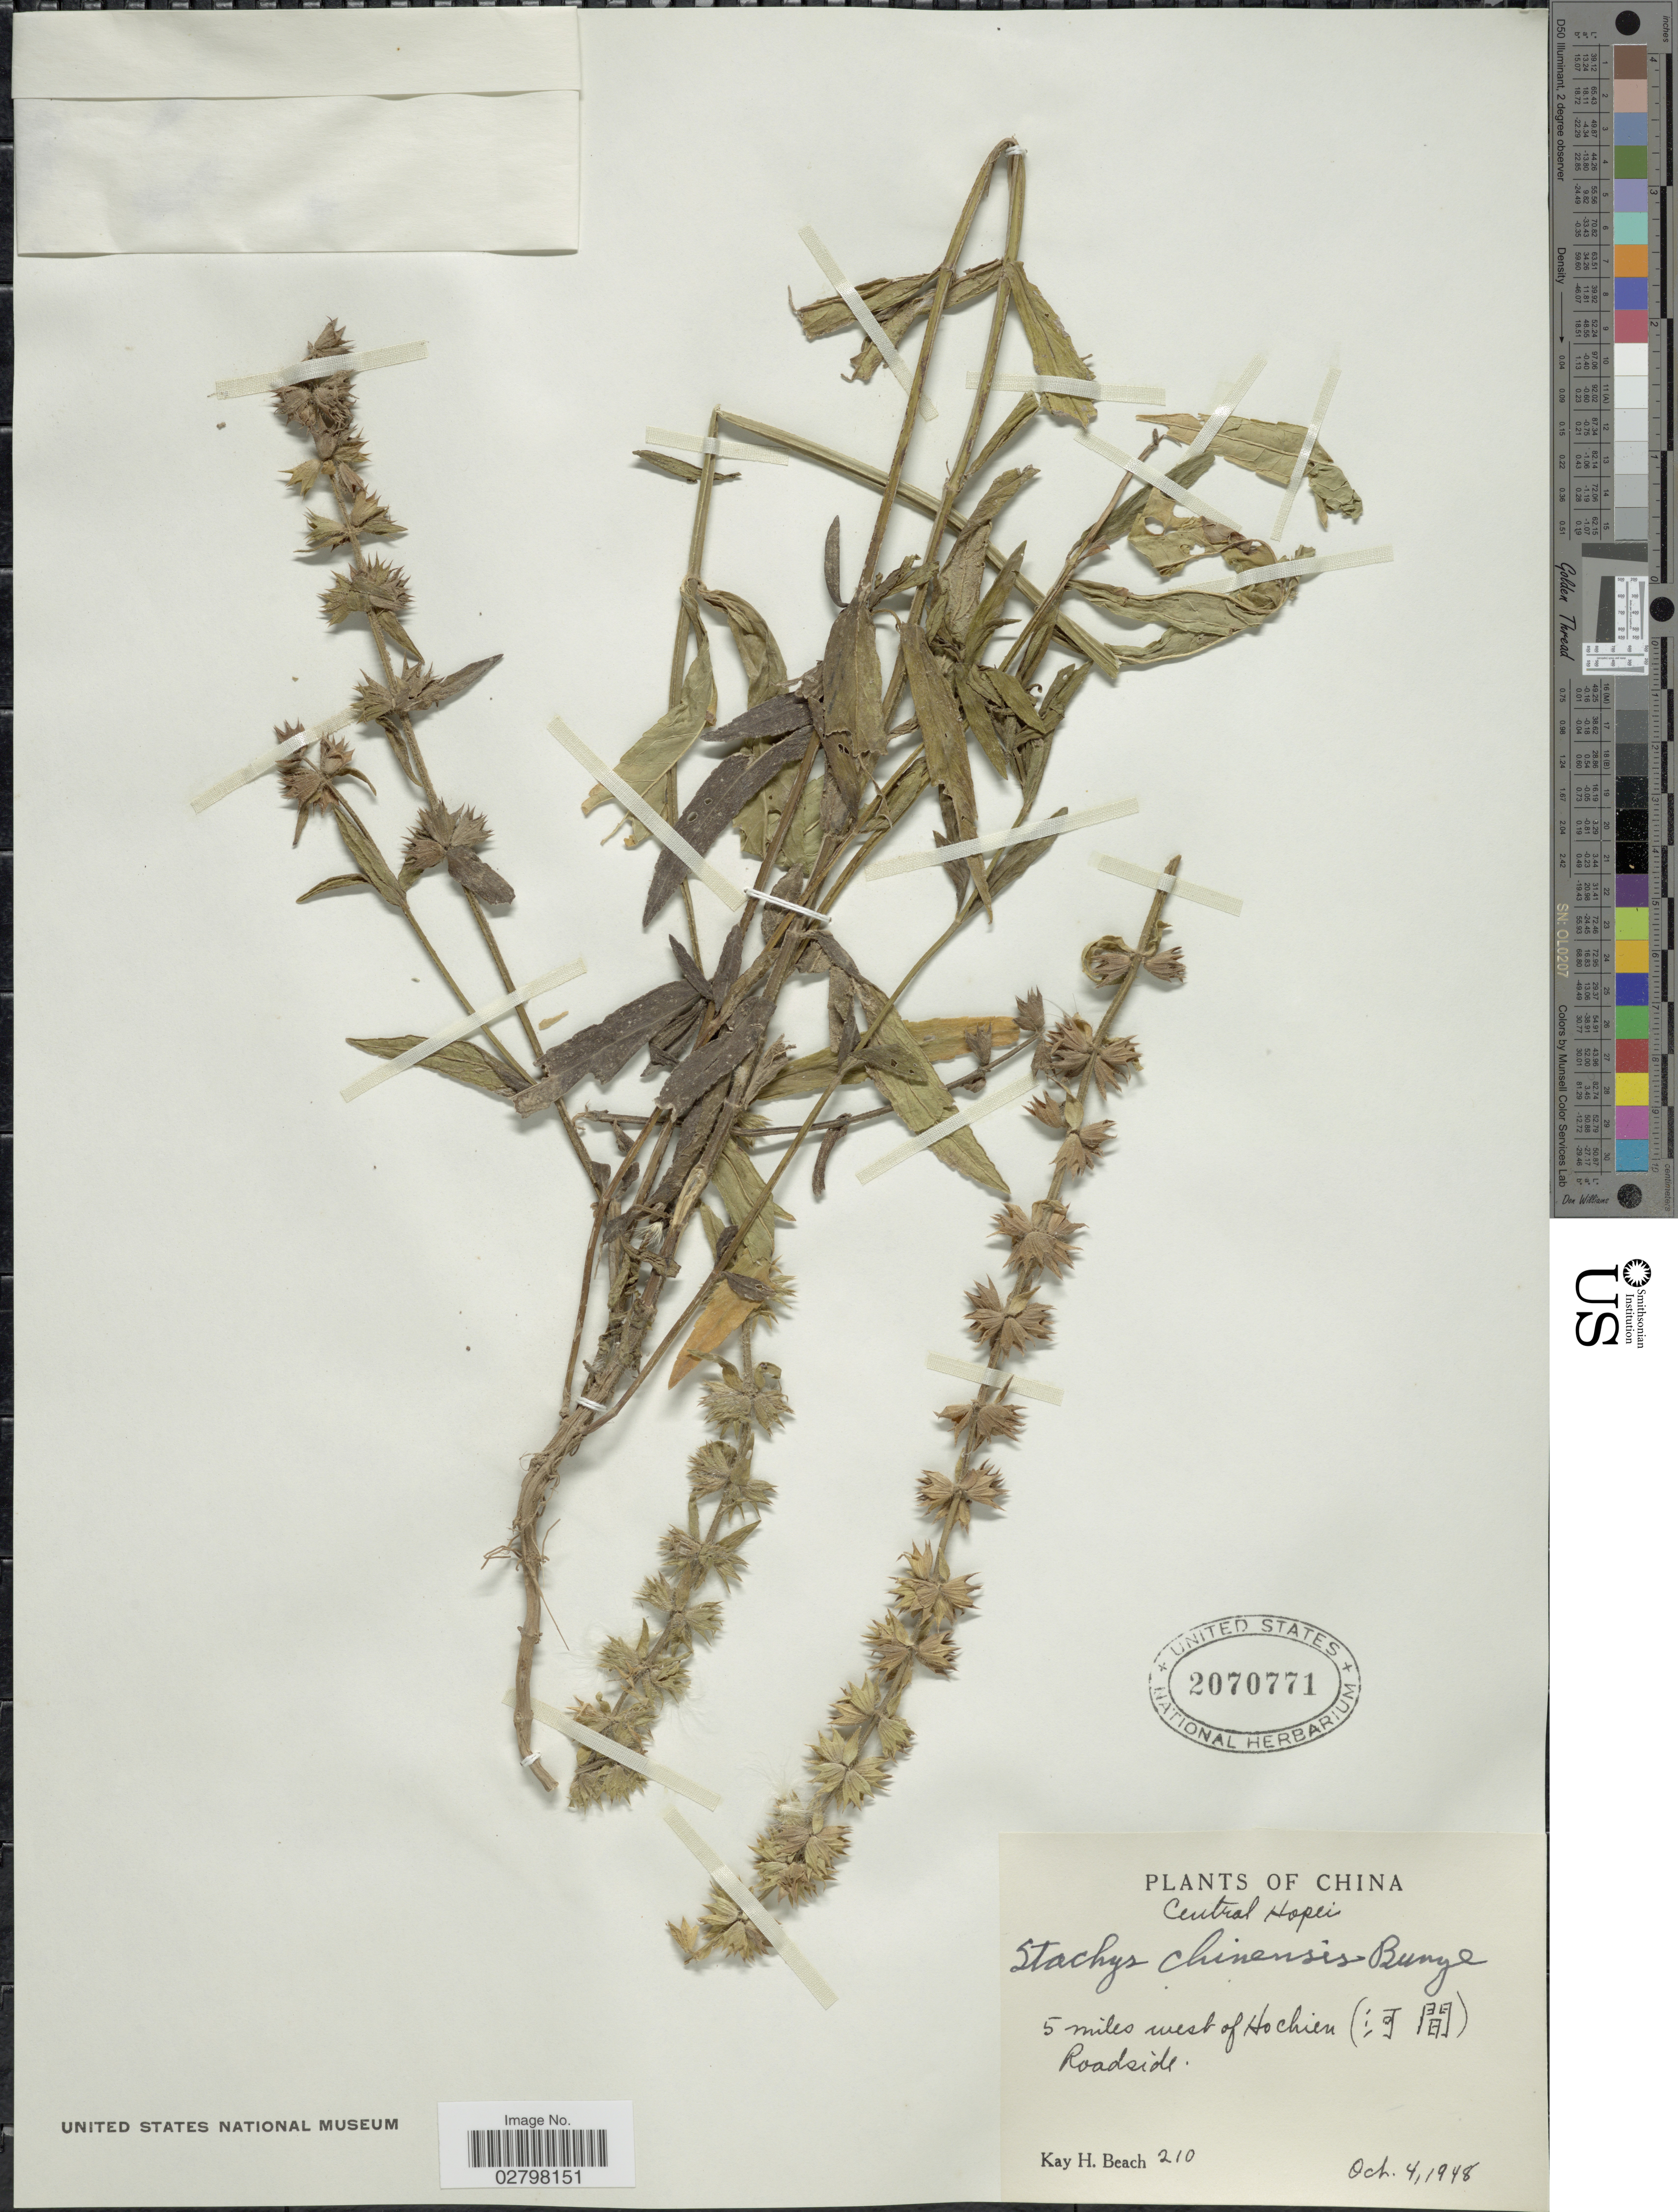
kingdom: Plantae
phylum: Tracheophyta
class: Magnoliopsida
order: Lamiales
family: Lamiaceae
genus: Stachys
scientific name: Stachys chinensis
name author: Bunge ex Benth.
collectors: K. H. Beach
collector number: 210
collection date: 1948-10-04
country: China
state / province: Hebei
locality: Central Hopei. 5 miles west of Hochien (X).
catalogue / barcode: US 2070771